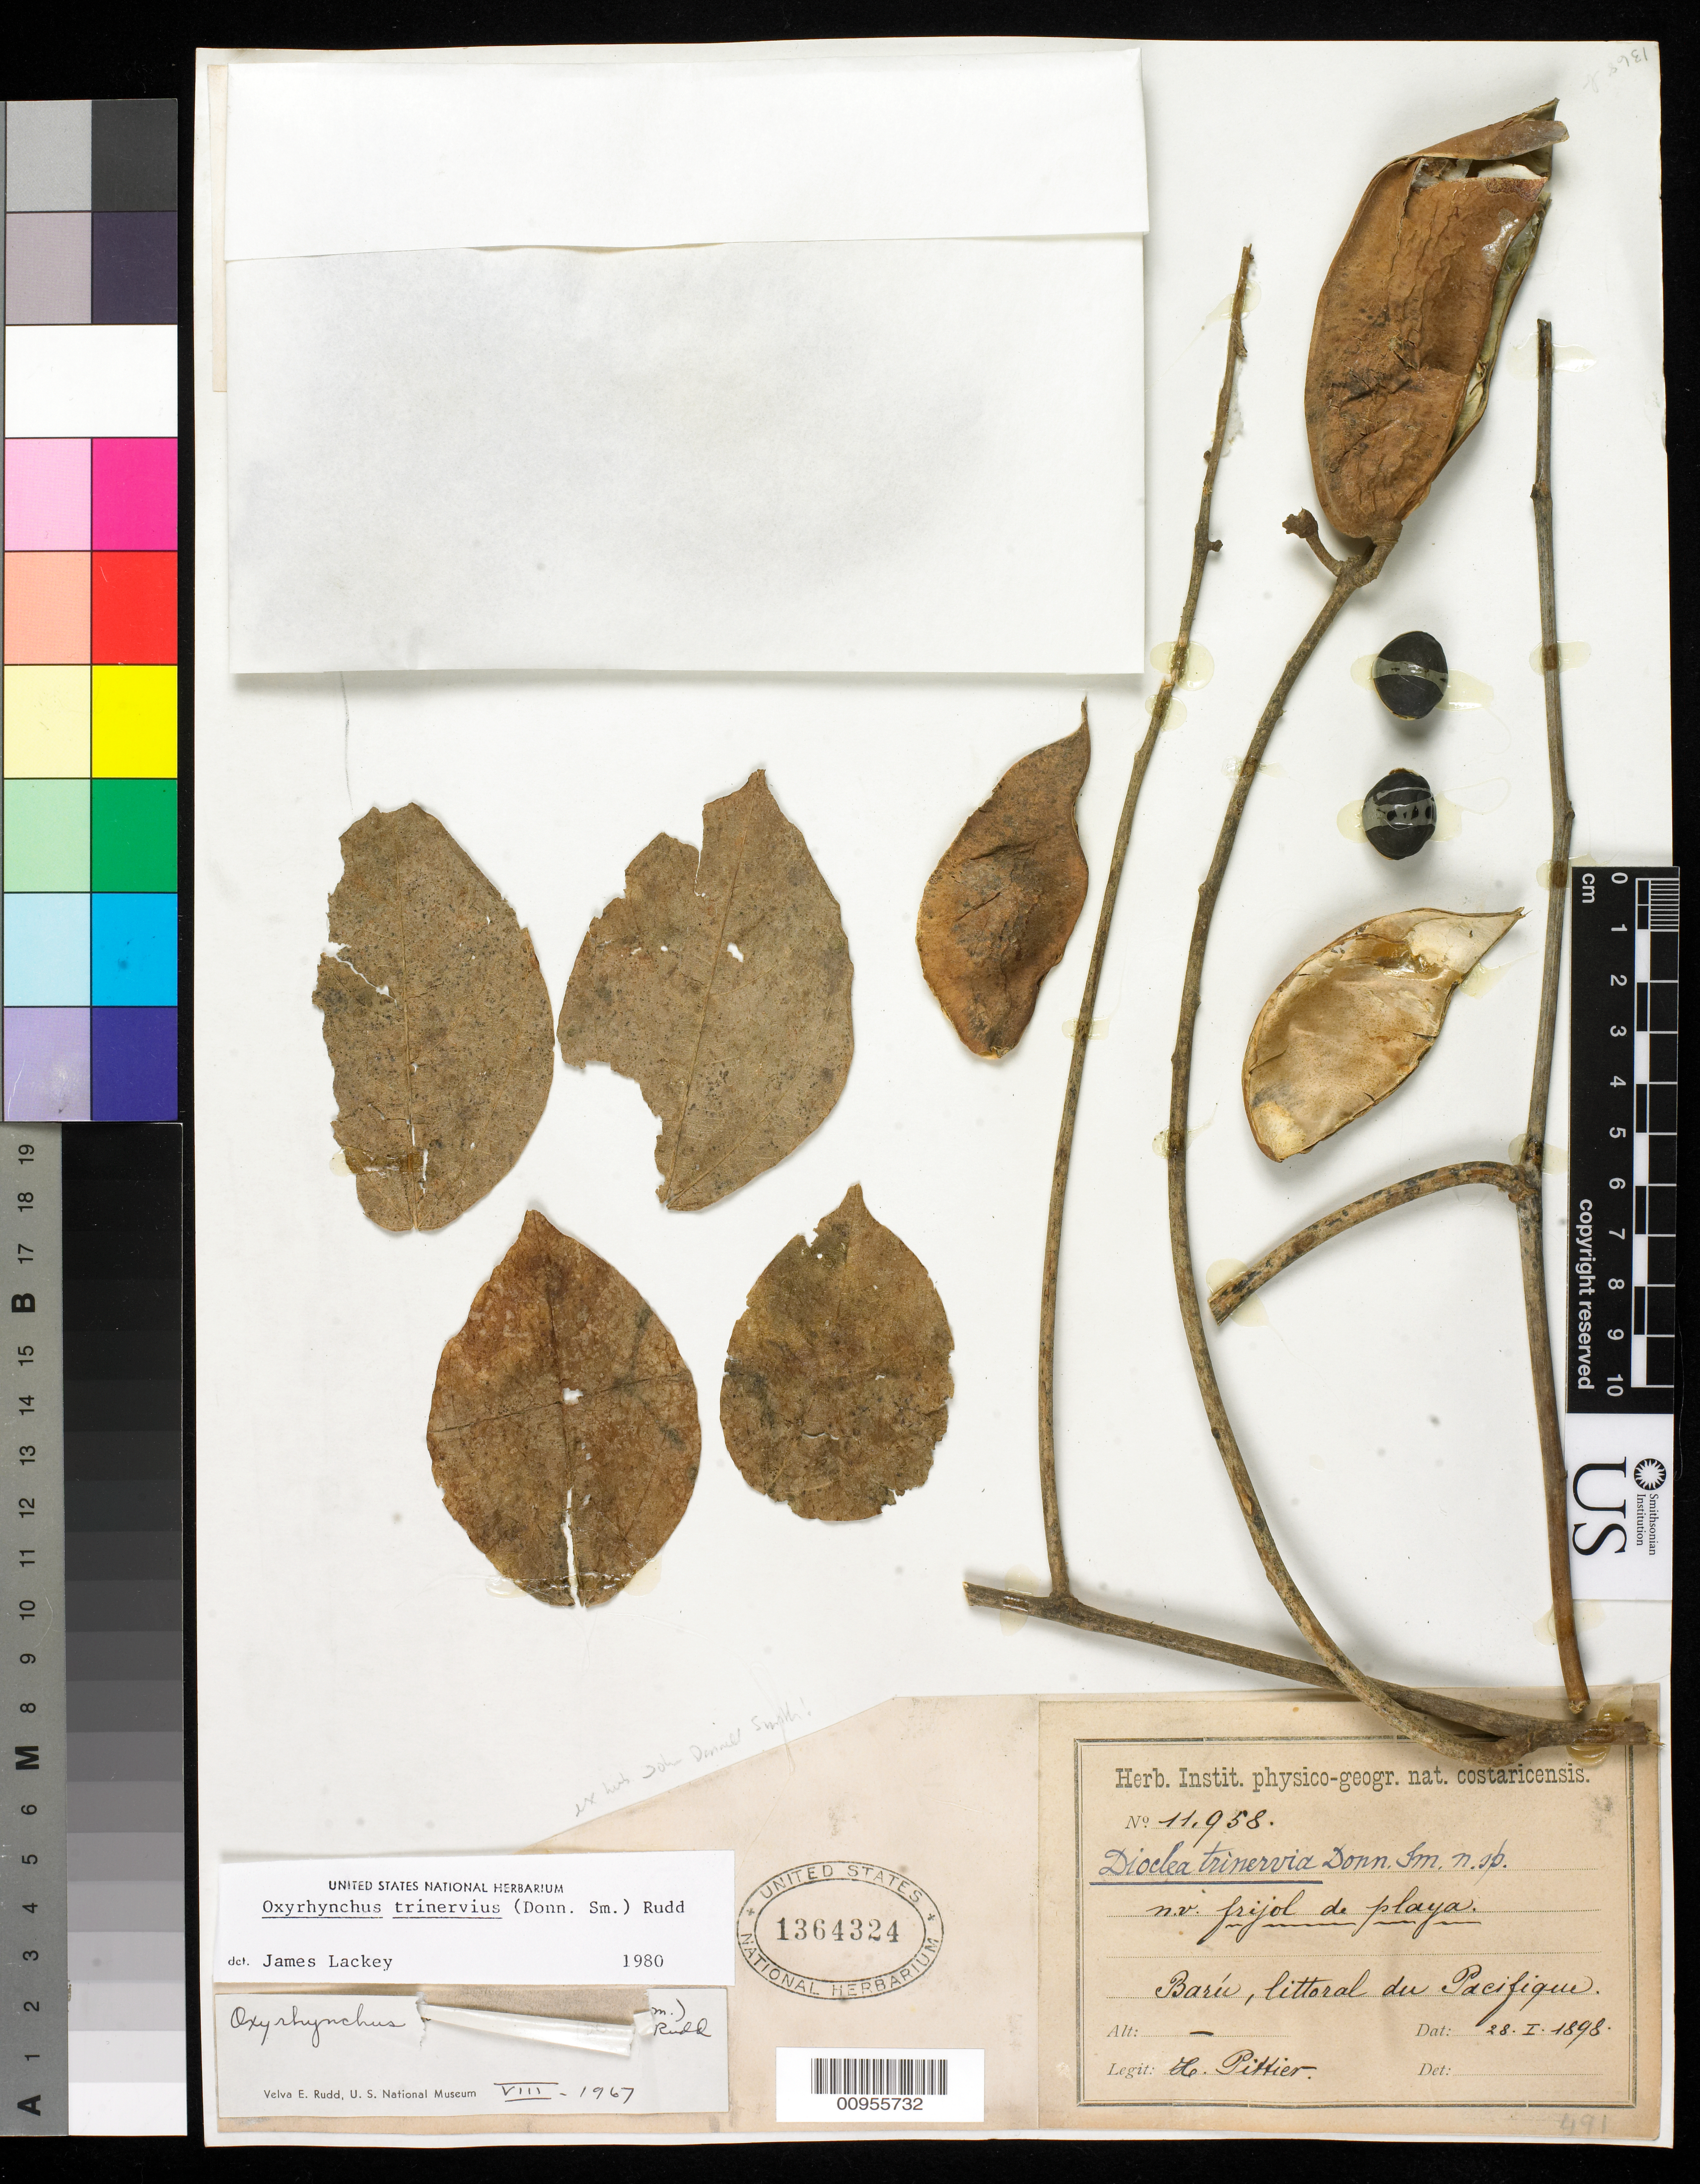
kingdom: Plantae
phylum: Tracheophyta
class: Magnoliopsida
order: Fabales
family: Fabaceae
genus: Dioclea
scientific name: Dioclea trinervia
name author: Donn. Sm.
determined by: Lackey, J.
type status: Syntype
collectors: H. F. Pittier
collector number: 11958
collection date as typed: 28 Jan 1898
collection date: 1898-01-28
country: Guatemala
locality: Barú, littoral du Pacifique.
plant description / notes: Lectotype is Cook & Griggs 140 as (effectively) designated by V.E. Rudd, Phytologia 15: 291 (1967).; Specimen ex John Donnell Smith herbarium. [Not stamped, but has been re-mounted and is in same number series.]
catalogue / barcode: US 1364324